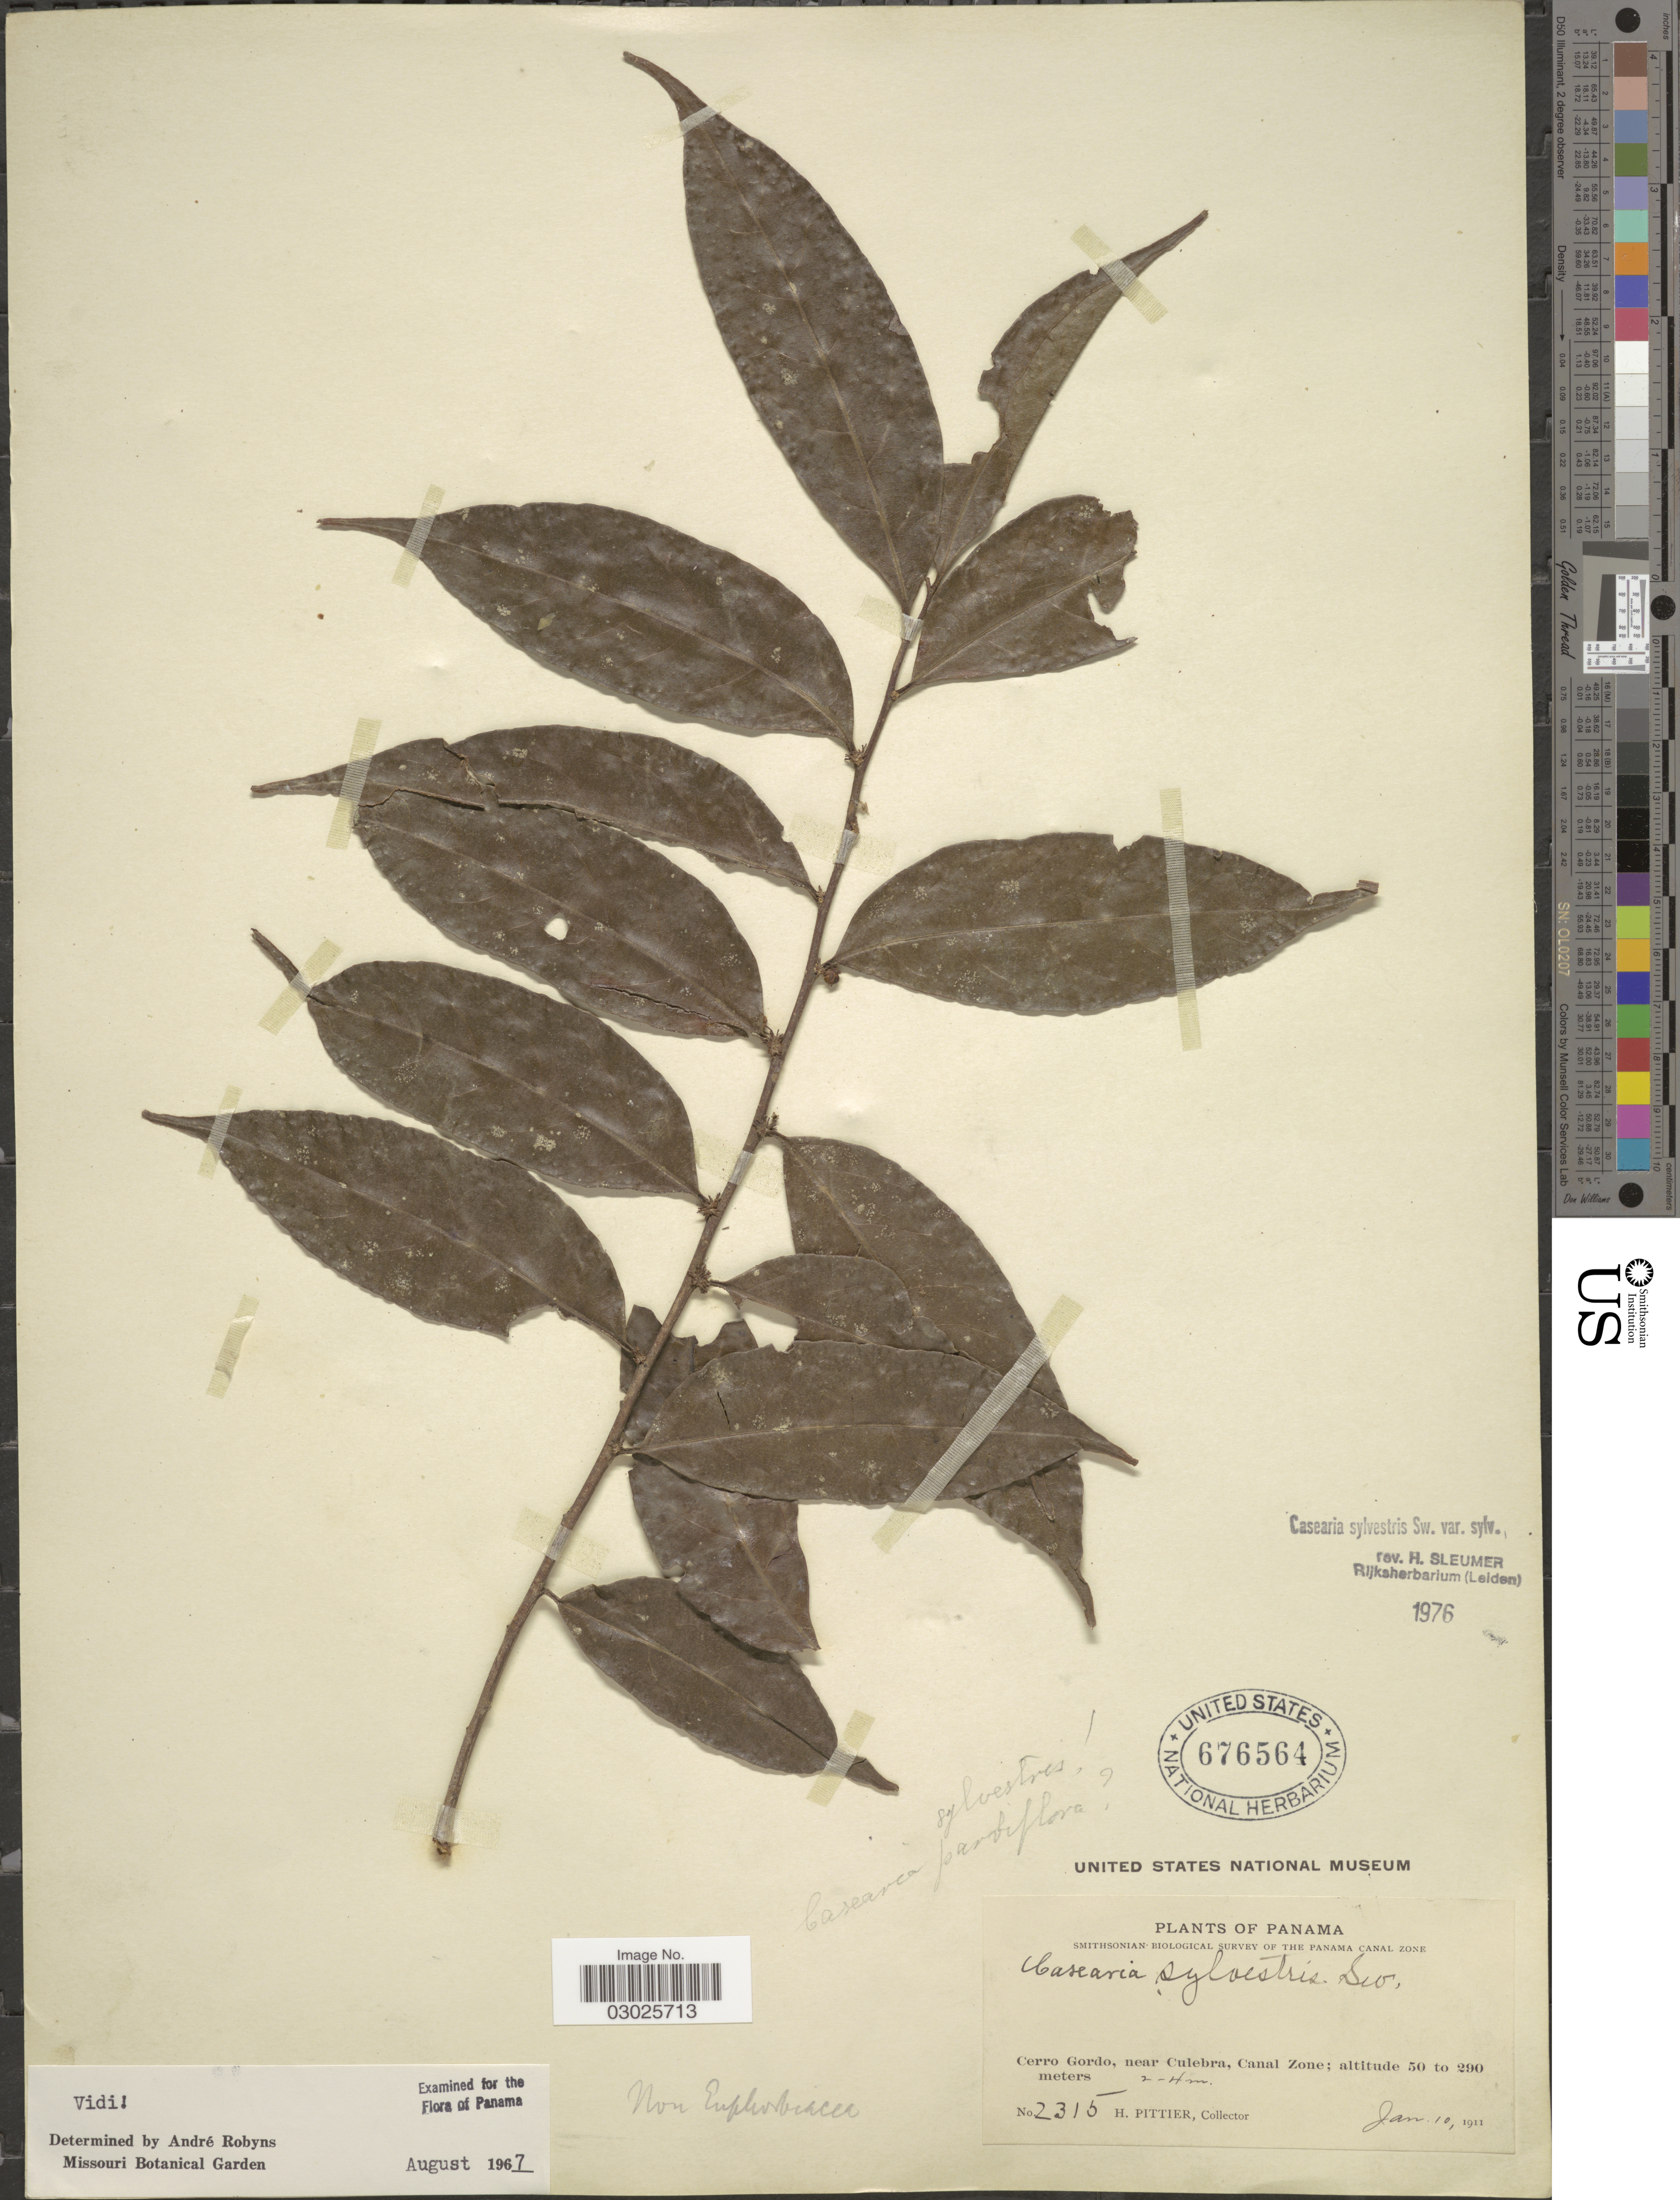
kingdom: Plantae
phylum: Tracheophyta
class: Magnoliopsida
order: Malpighiales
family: Salicaceae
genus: Casearia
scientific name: Casearia sylvestris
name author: Sw.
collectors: H. F. Pittier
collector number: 2315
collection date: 1911-01-10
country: Panama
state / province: Colón / Panamá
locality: Cerro Gordo, near Culebra, Canal Zone.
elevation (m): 50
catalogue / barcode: US 676564